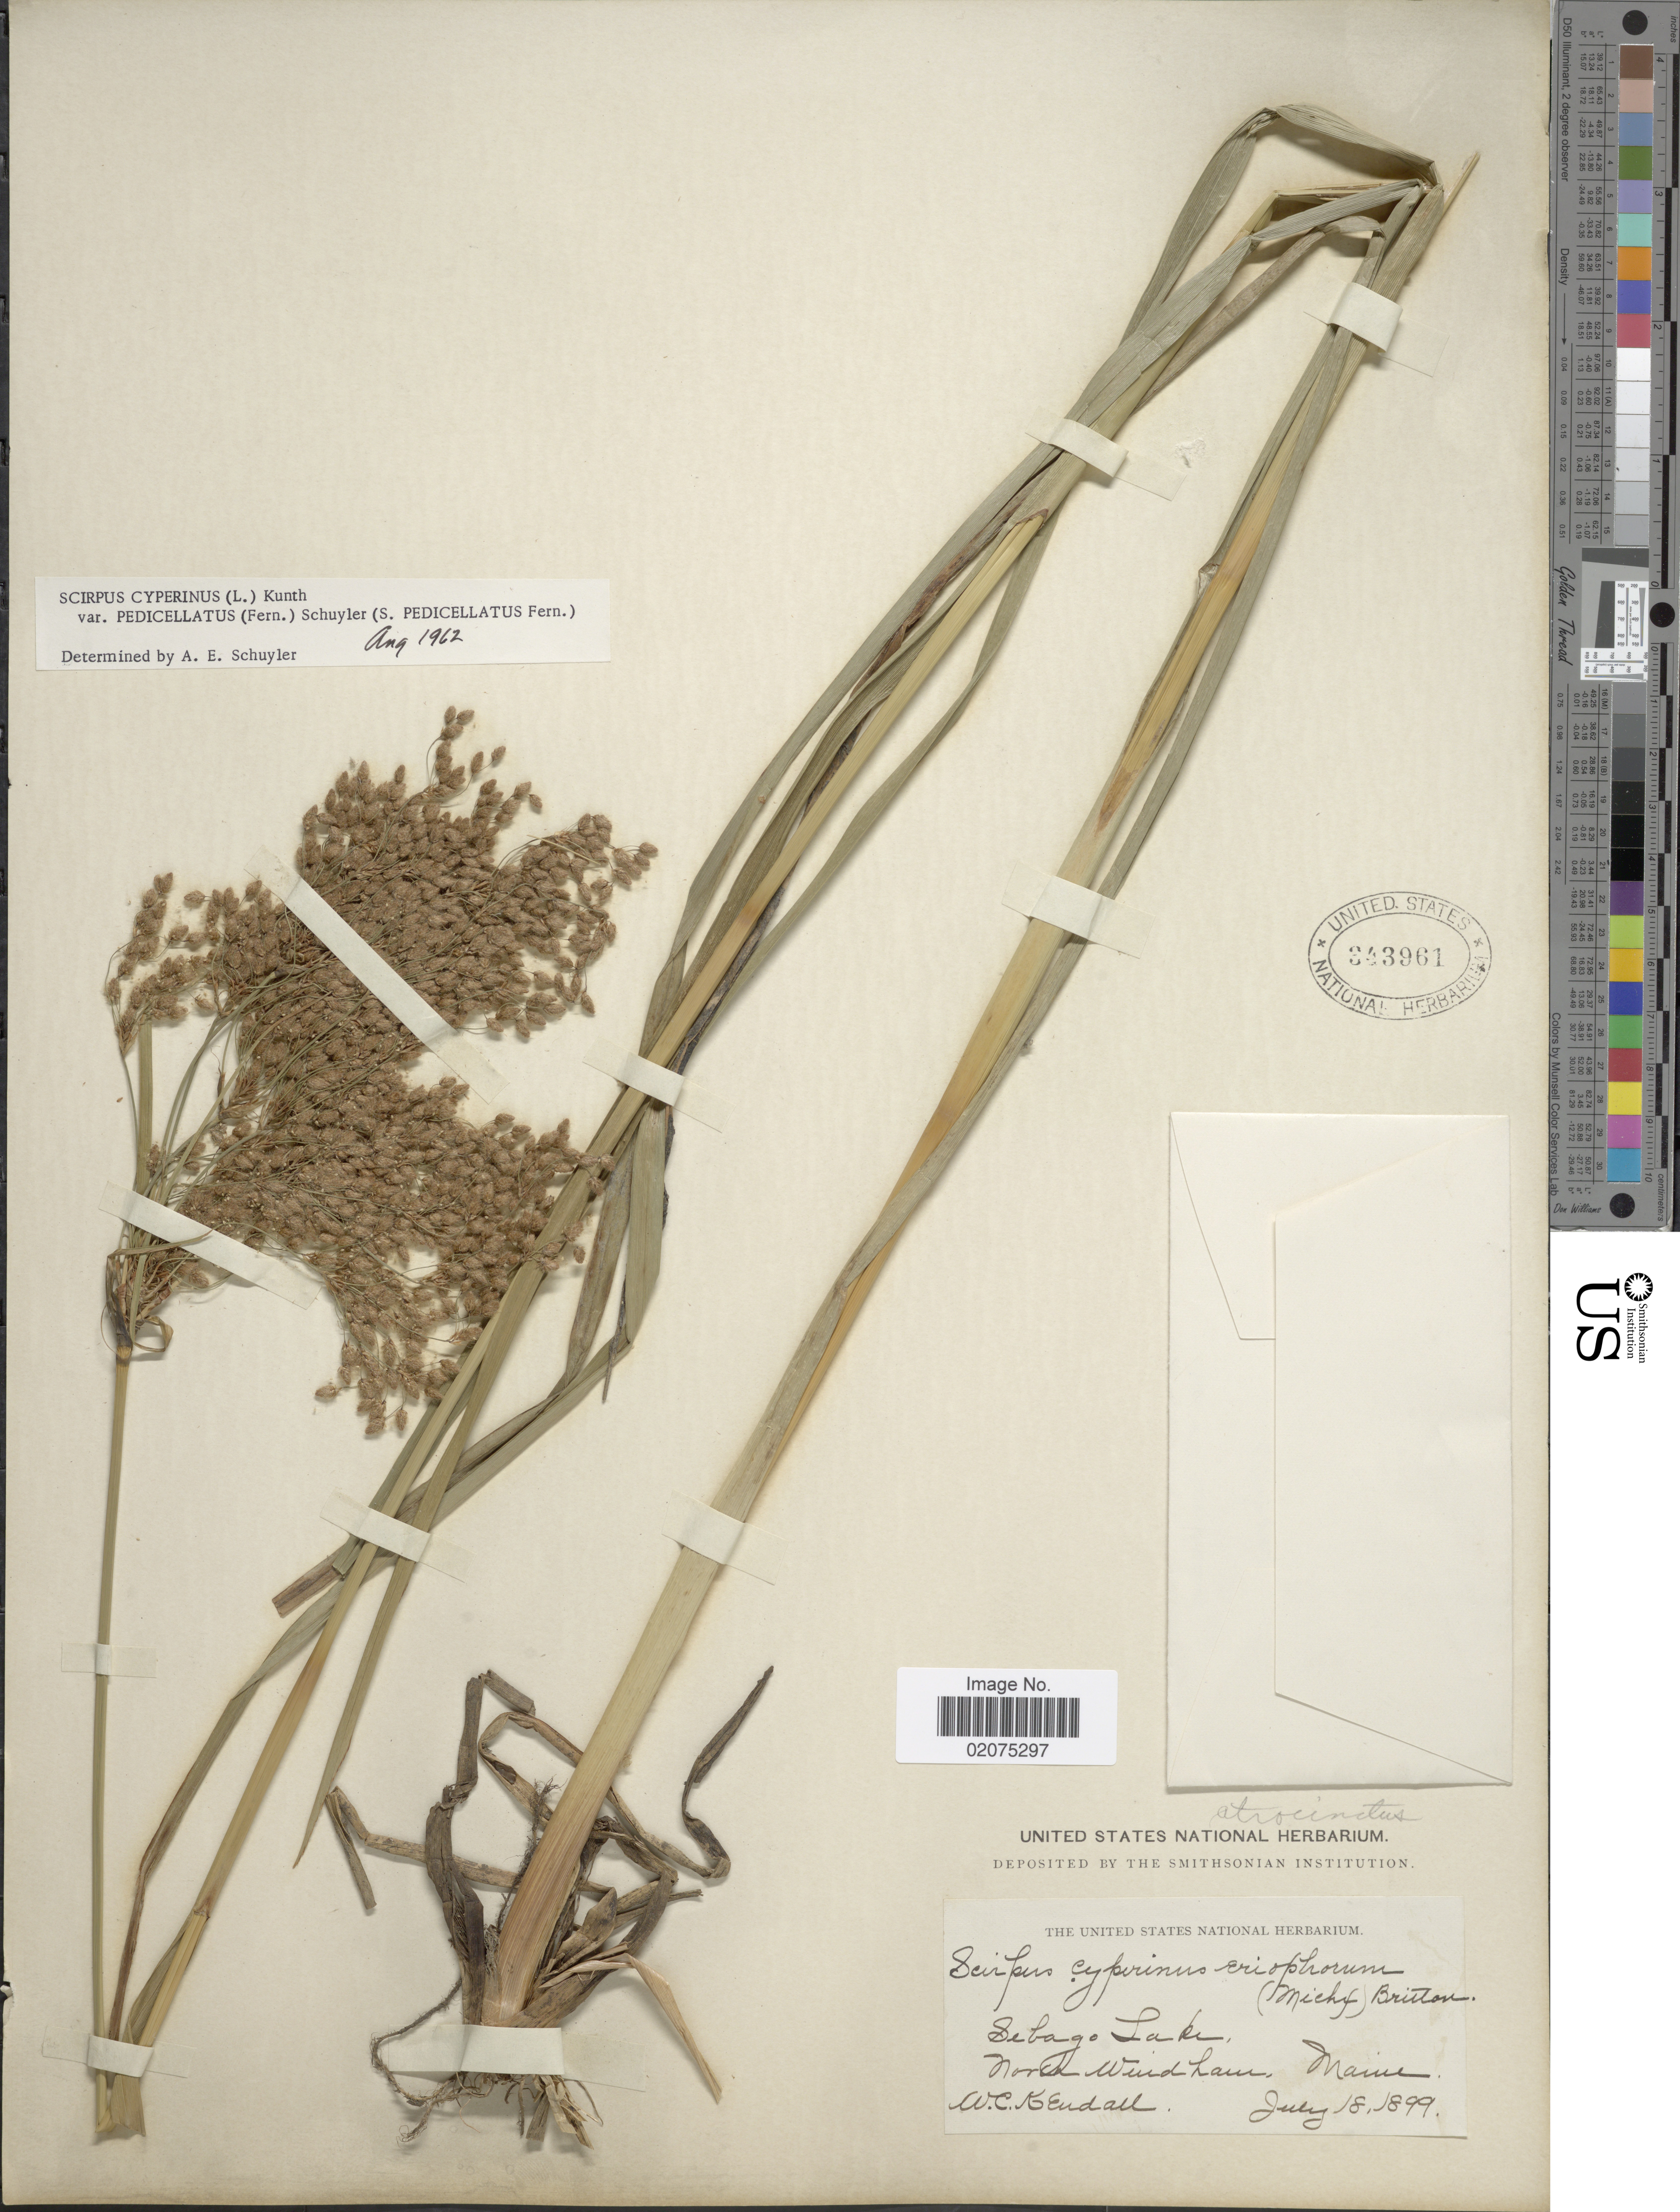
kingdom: Plantae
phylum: Tracheophyta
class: Liliopsida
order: Poales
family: Cyperaceae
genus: Scirpus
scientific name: Scirpus cyperinus var. pedicellatus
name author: (Fernald) Schuyler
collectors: W. Kendall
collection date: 1899-07-18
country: United States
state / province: Maine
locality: Sebago Lake, North Windham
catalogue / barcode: US 343961